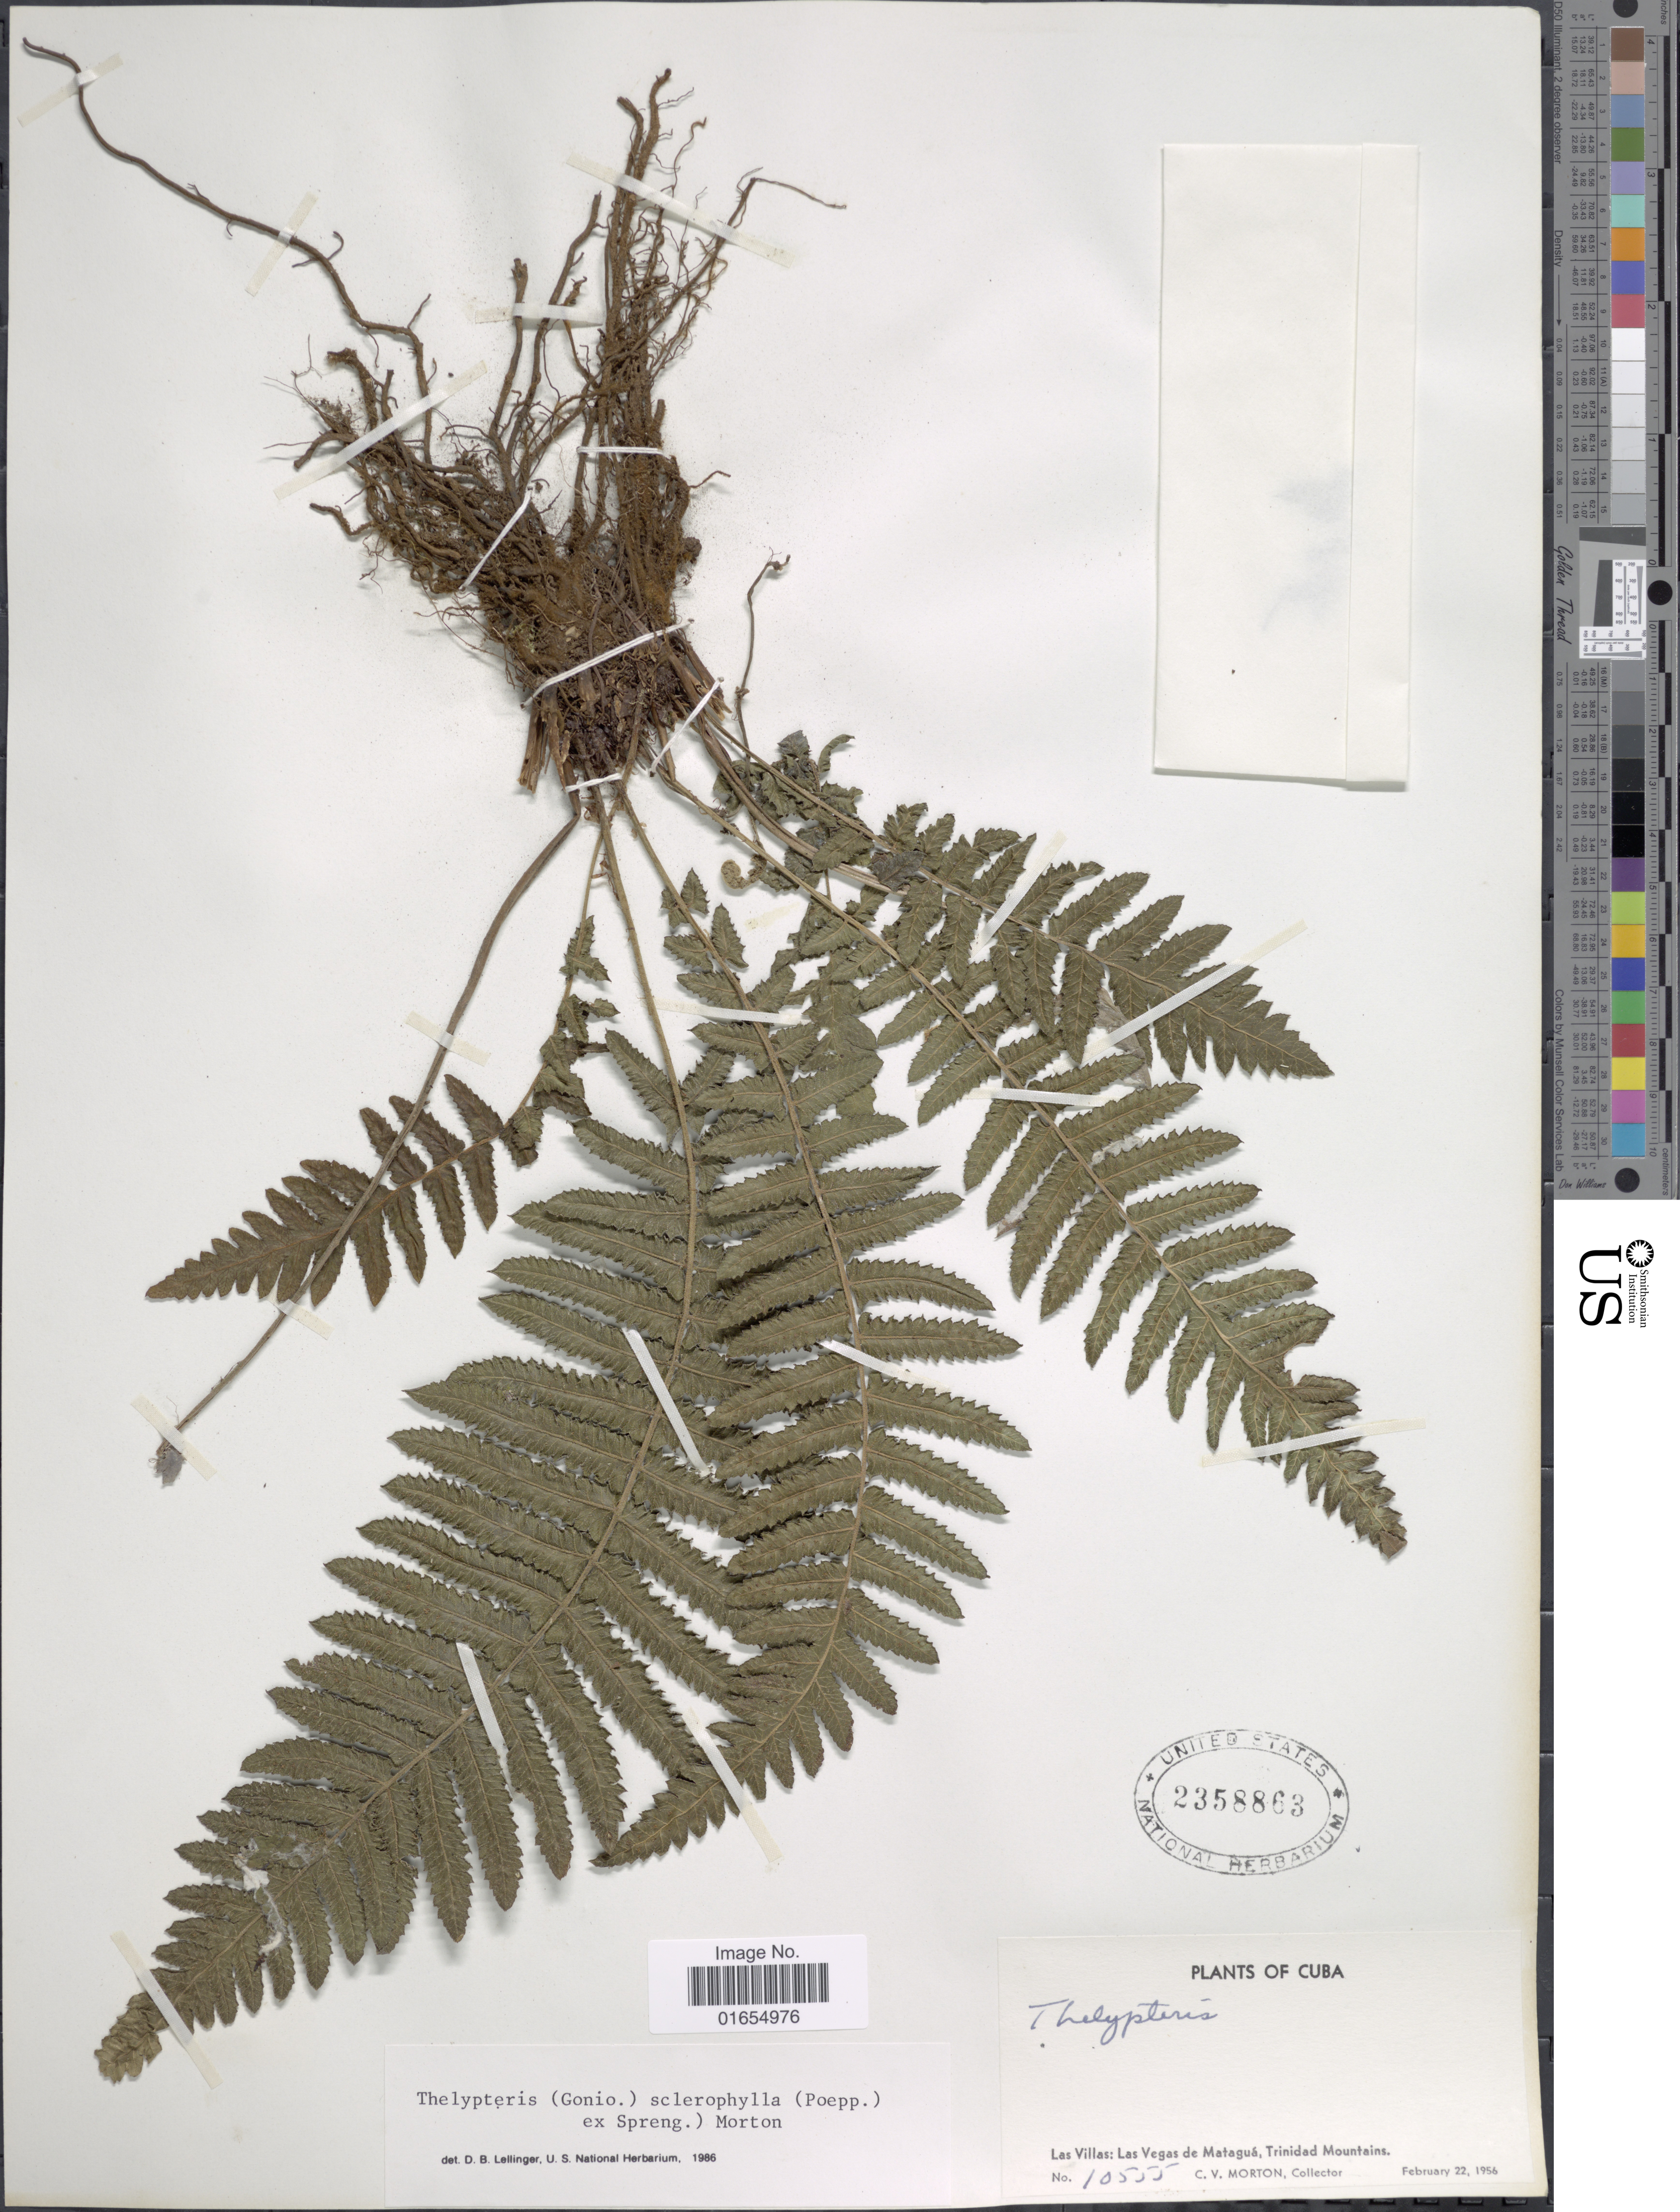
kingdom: Plantae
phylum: Tracheophyta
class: Polypodiopsida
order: Polypodiales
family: Thelypteridaceae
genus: Goniopteris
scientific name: Goniopteris sclerophylla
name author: (Poepp.) C.V. Morton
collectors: C. V. Morton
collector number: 10555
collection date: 1956-02-22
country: Cuba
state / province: Las Villas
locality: Las Vegas de Matagua, Trinidad Mountains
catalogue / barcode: US 2358863